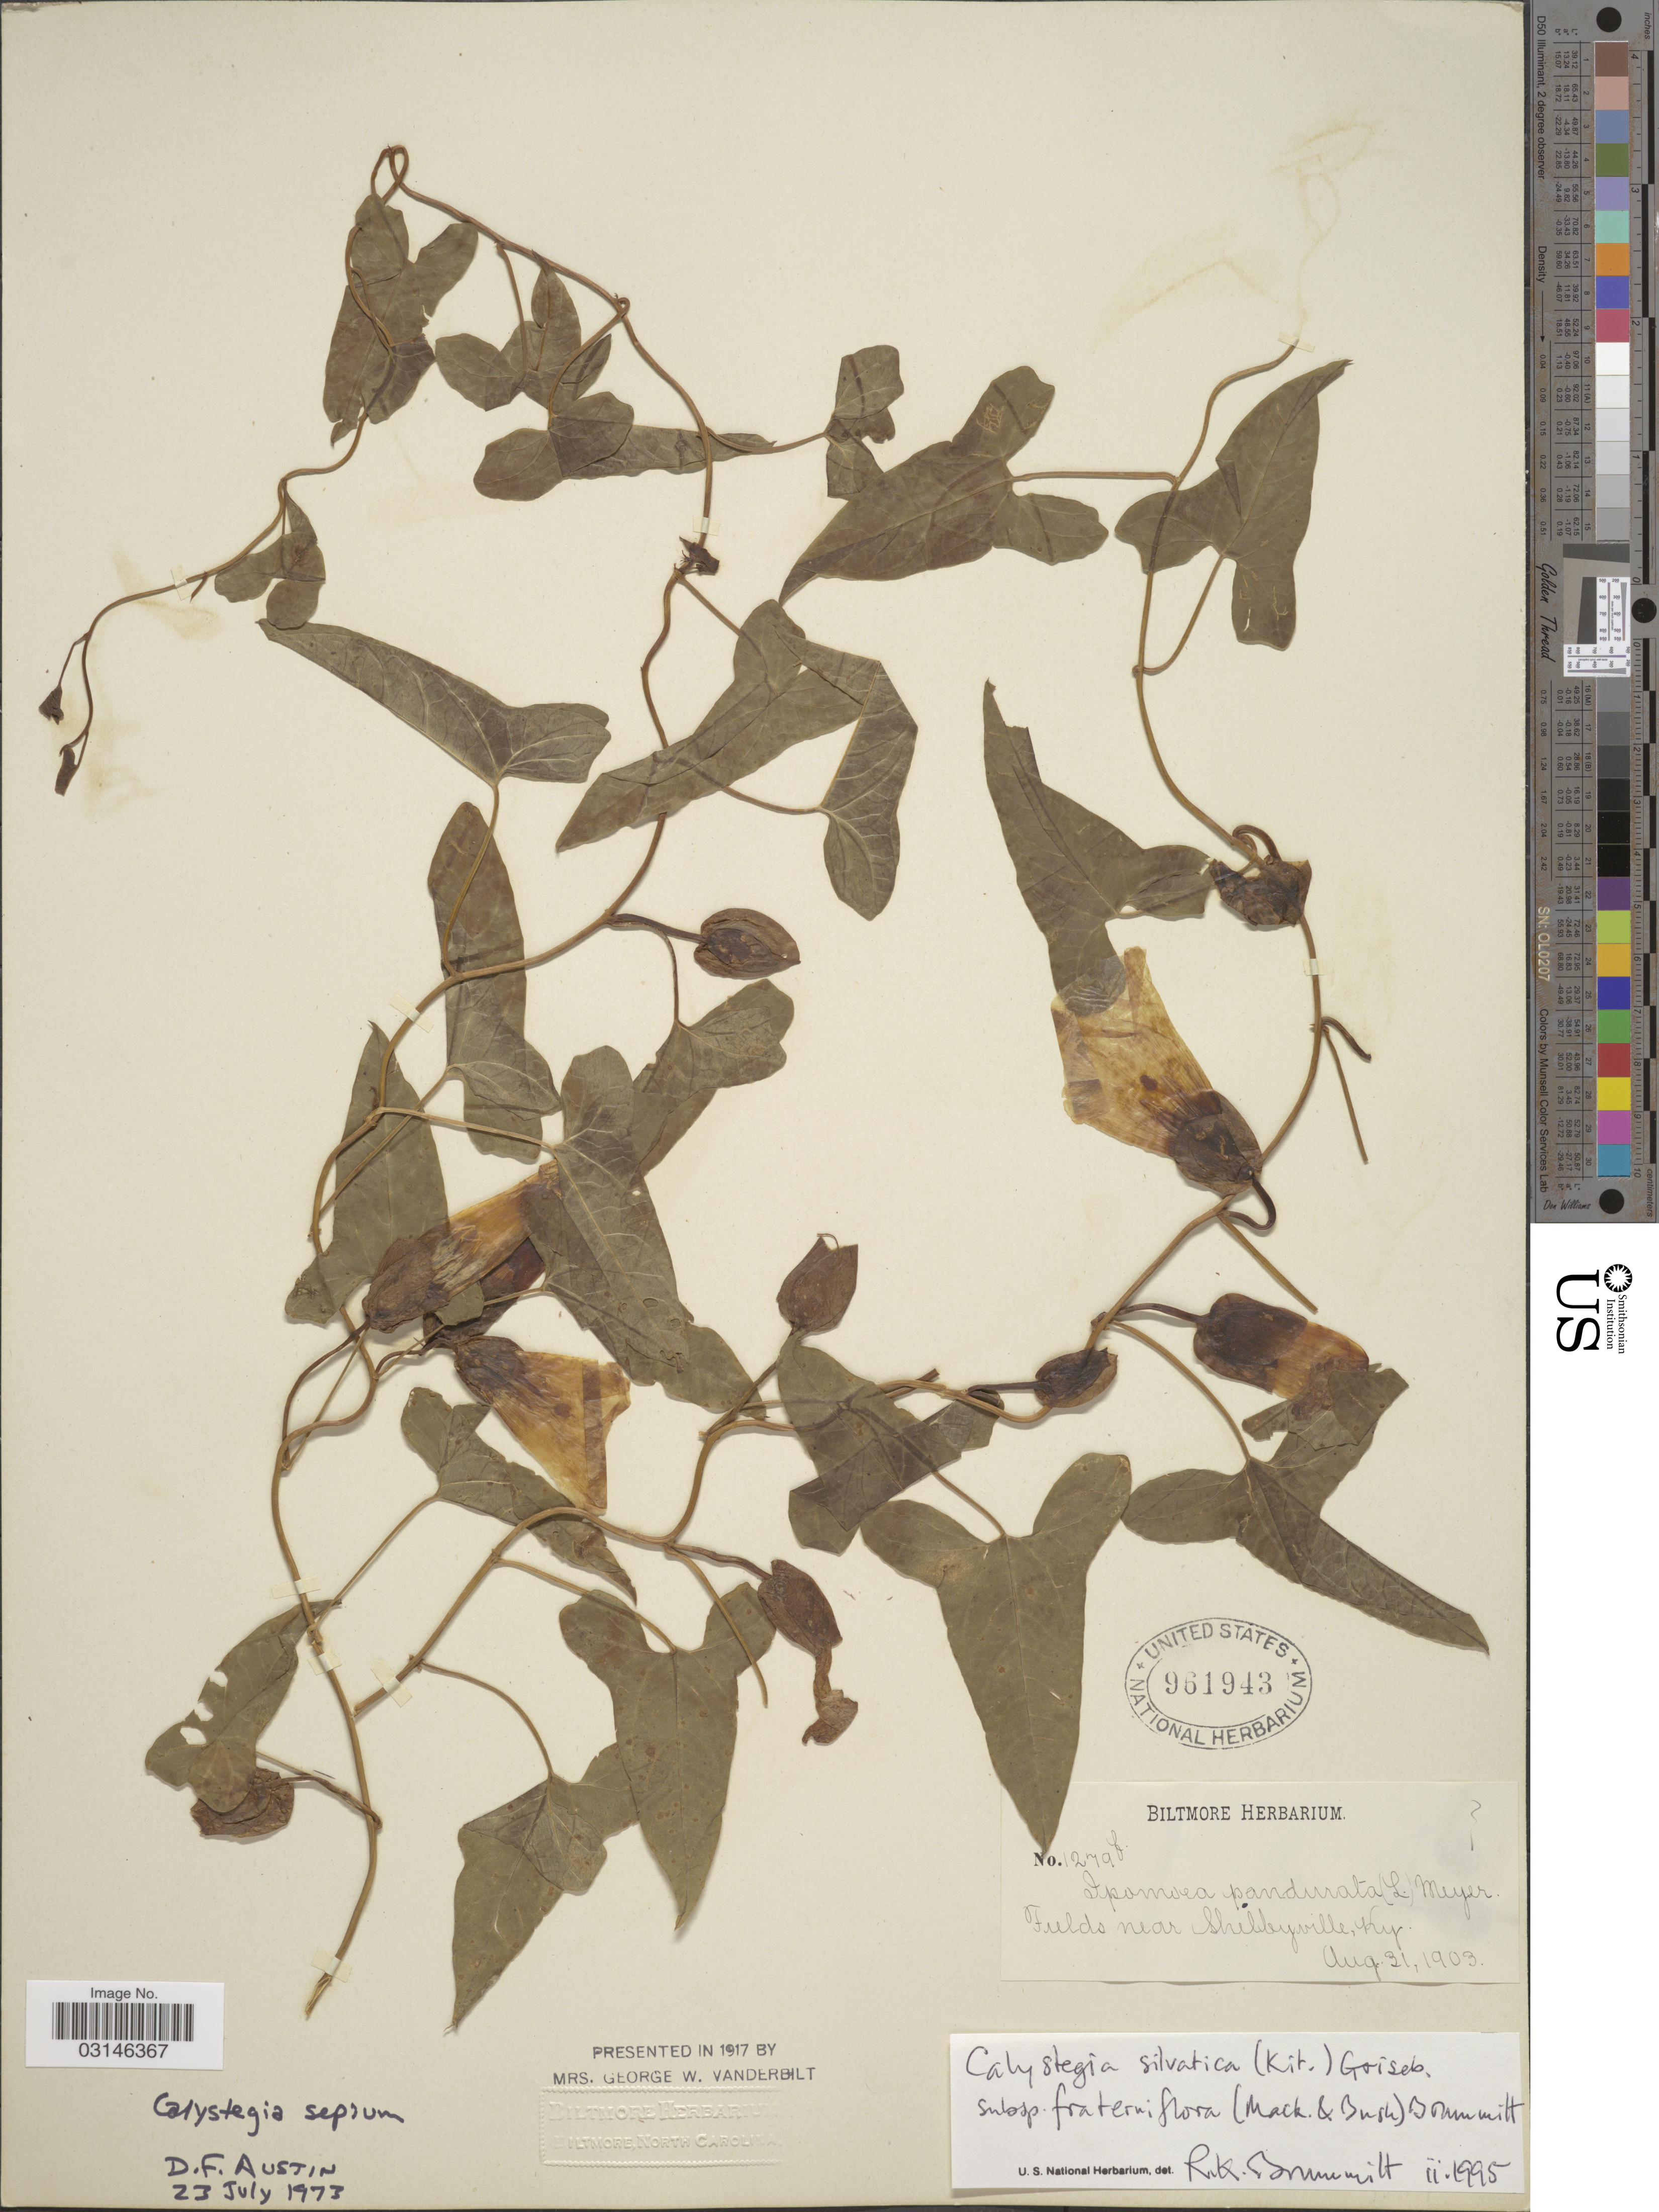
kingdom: Plantae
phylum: Tracheophyta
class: Magnoliopsida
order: Solanales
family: Convolvulaceae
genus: Calystegia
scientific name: Calystegia silvatica subsp. fraterniflora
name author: (Mack. & Bush) Brummitt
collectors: ex herb. Biltmore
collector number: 1279f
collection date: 1903-08-21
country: United States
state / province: Kentucky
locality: Fields near Shelbyville, Ky.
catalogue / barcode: US 961943